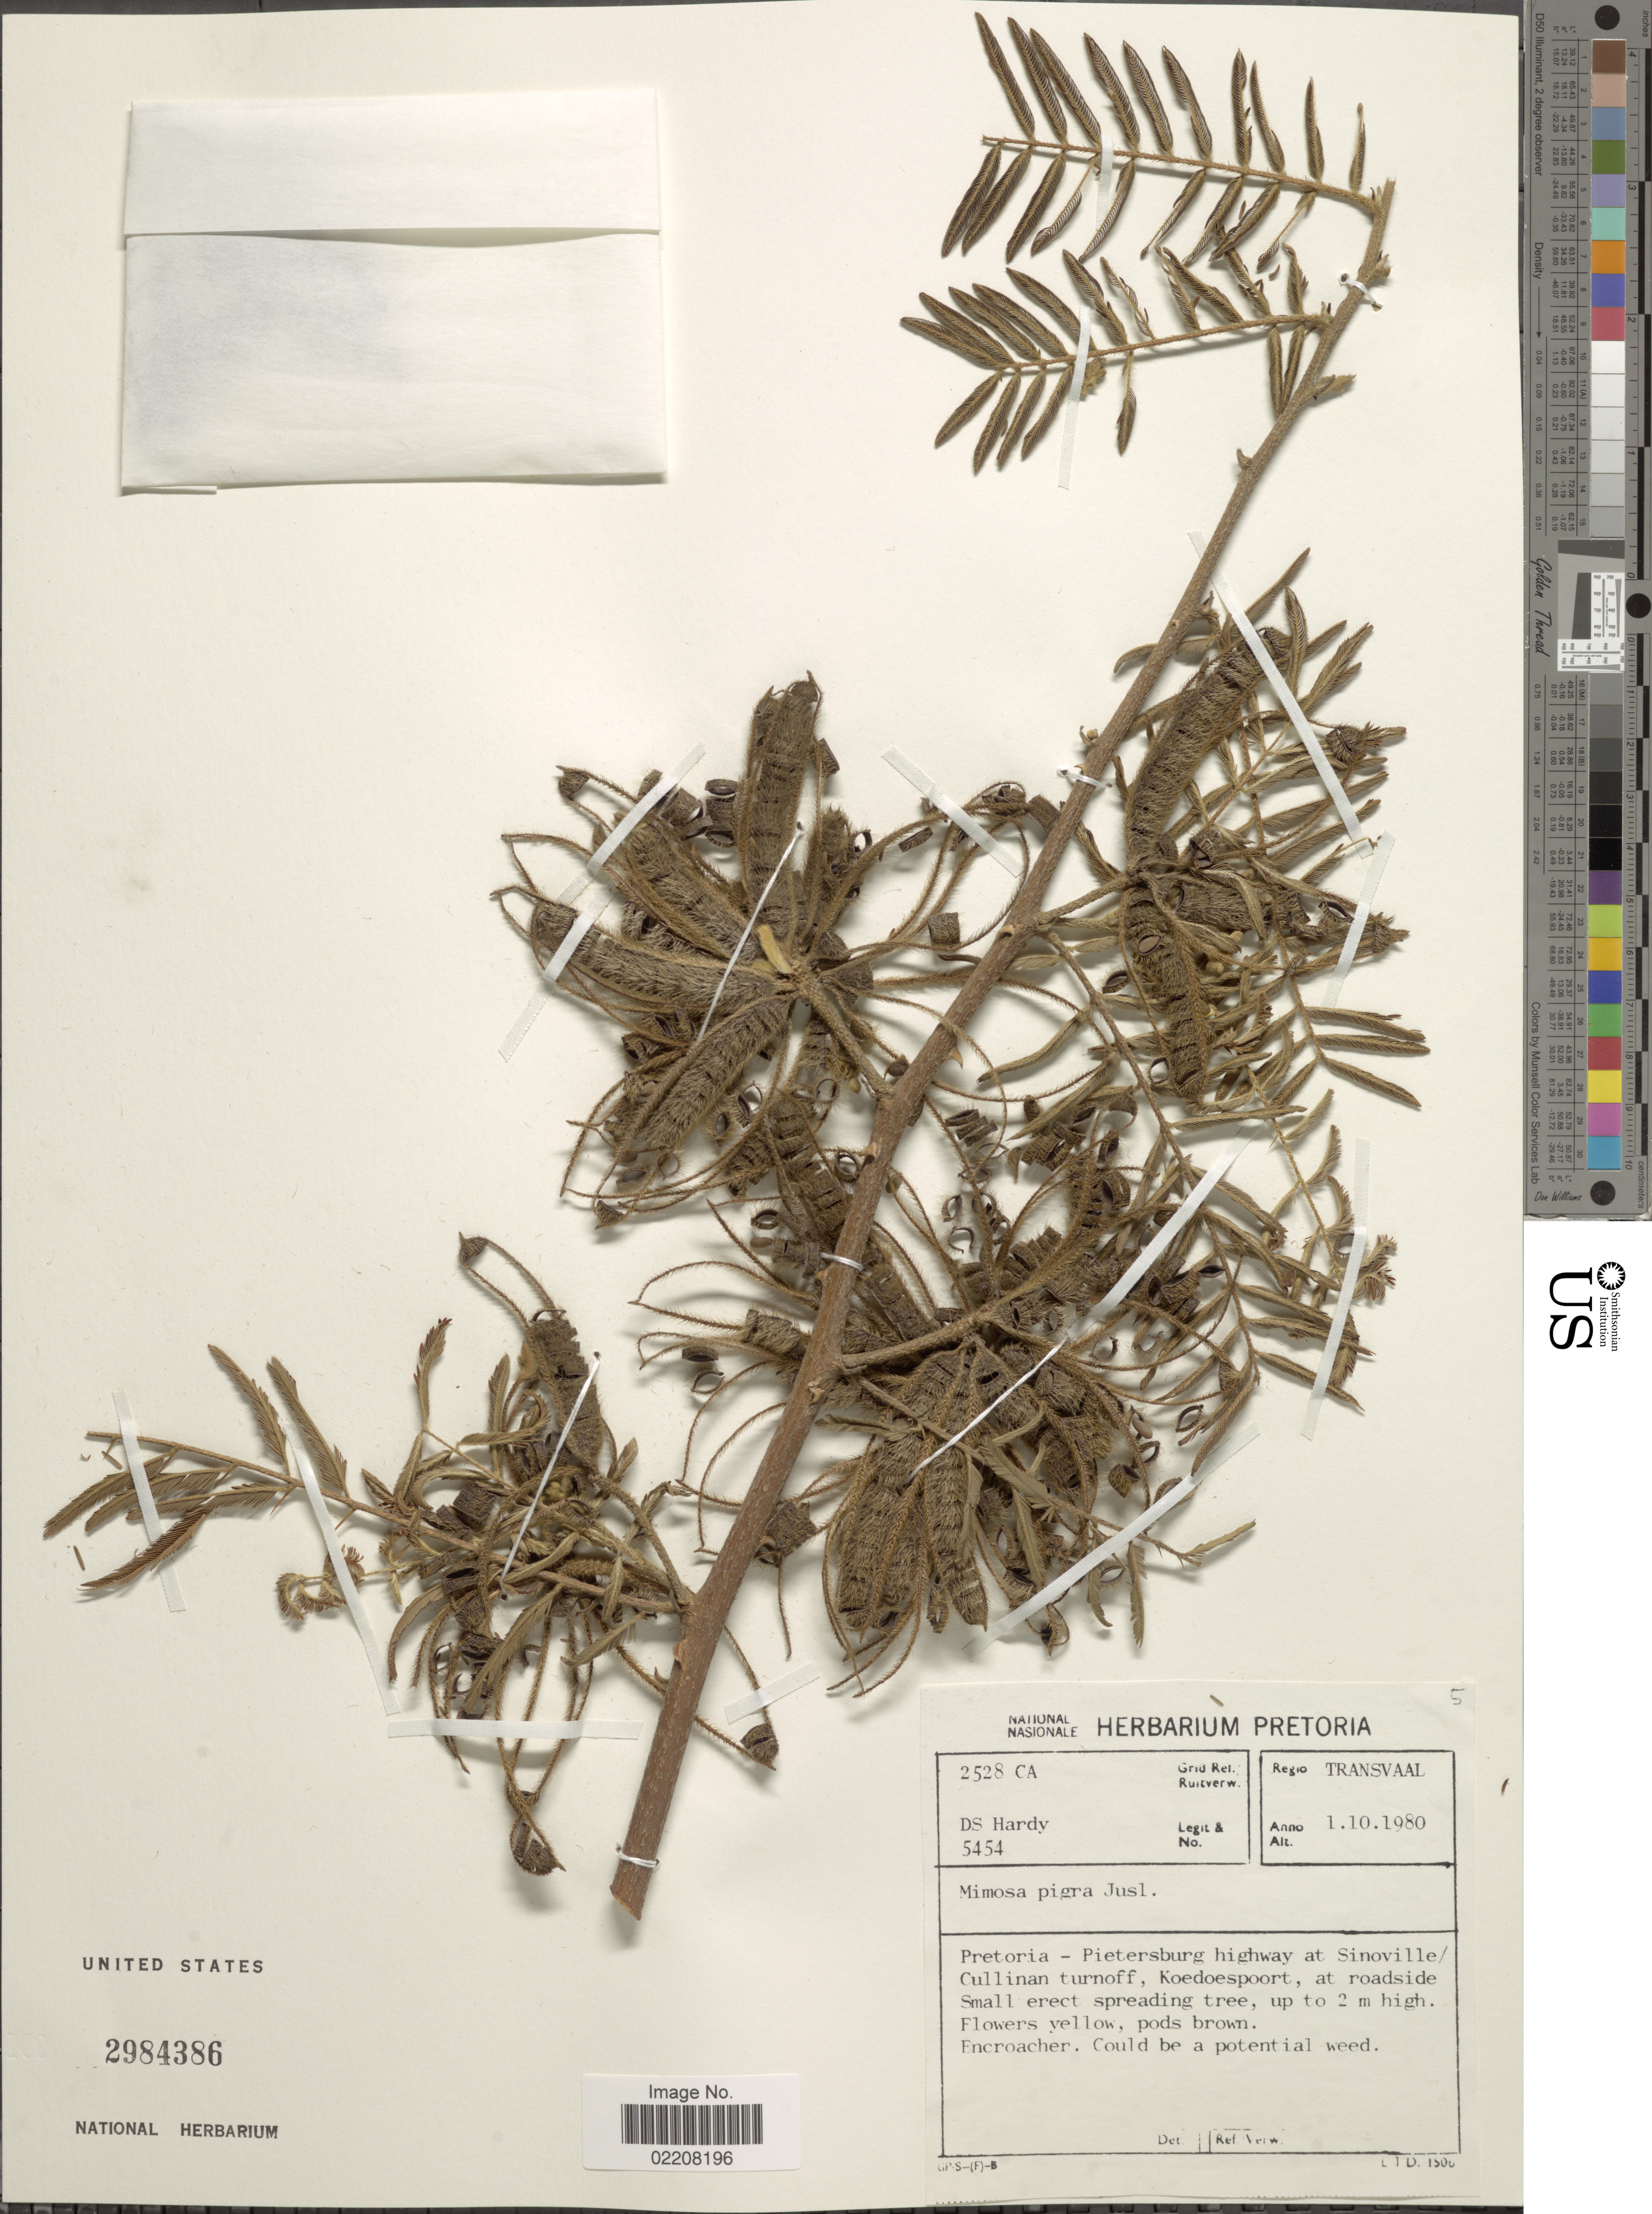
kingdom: Plantae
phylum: Tracheophyta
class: Magnoliopsida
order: Fabales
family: Fabaceae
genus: Mimosa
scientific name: Mimosa pigra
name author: L.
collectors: D. Hardy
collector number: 5454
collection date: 1980-10-01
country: South Africa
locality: Regio Transvaal. Pretoria - Pietersburg highway at Sinoville/Cullinan turnoff, Koedoespoort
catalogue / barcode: US 2984386